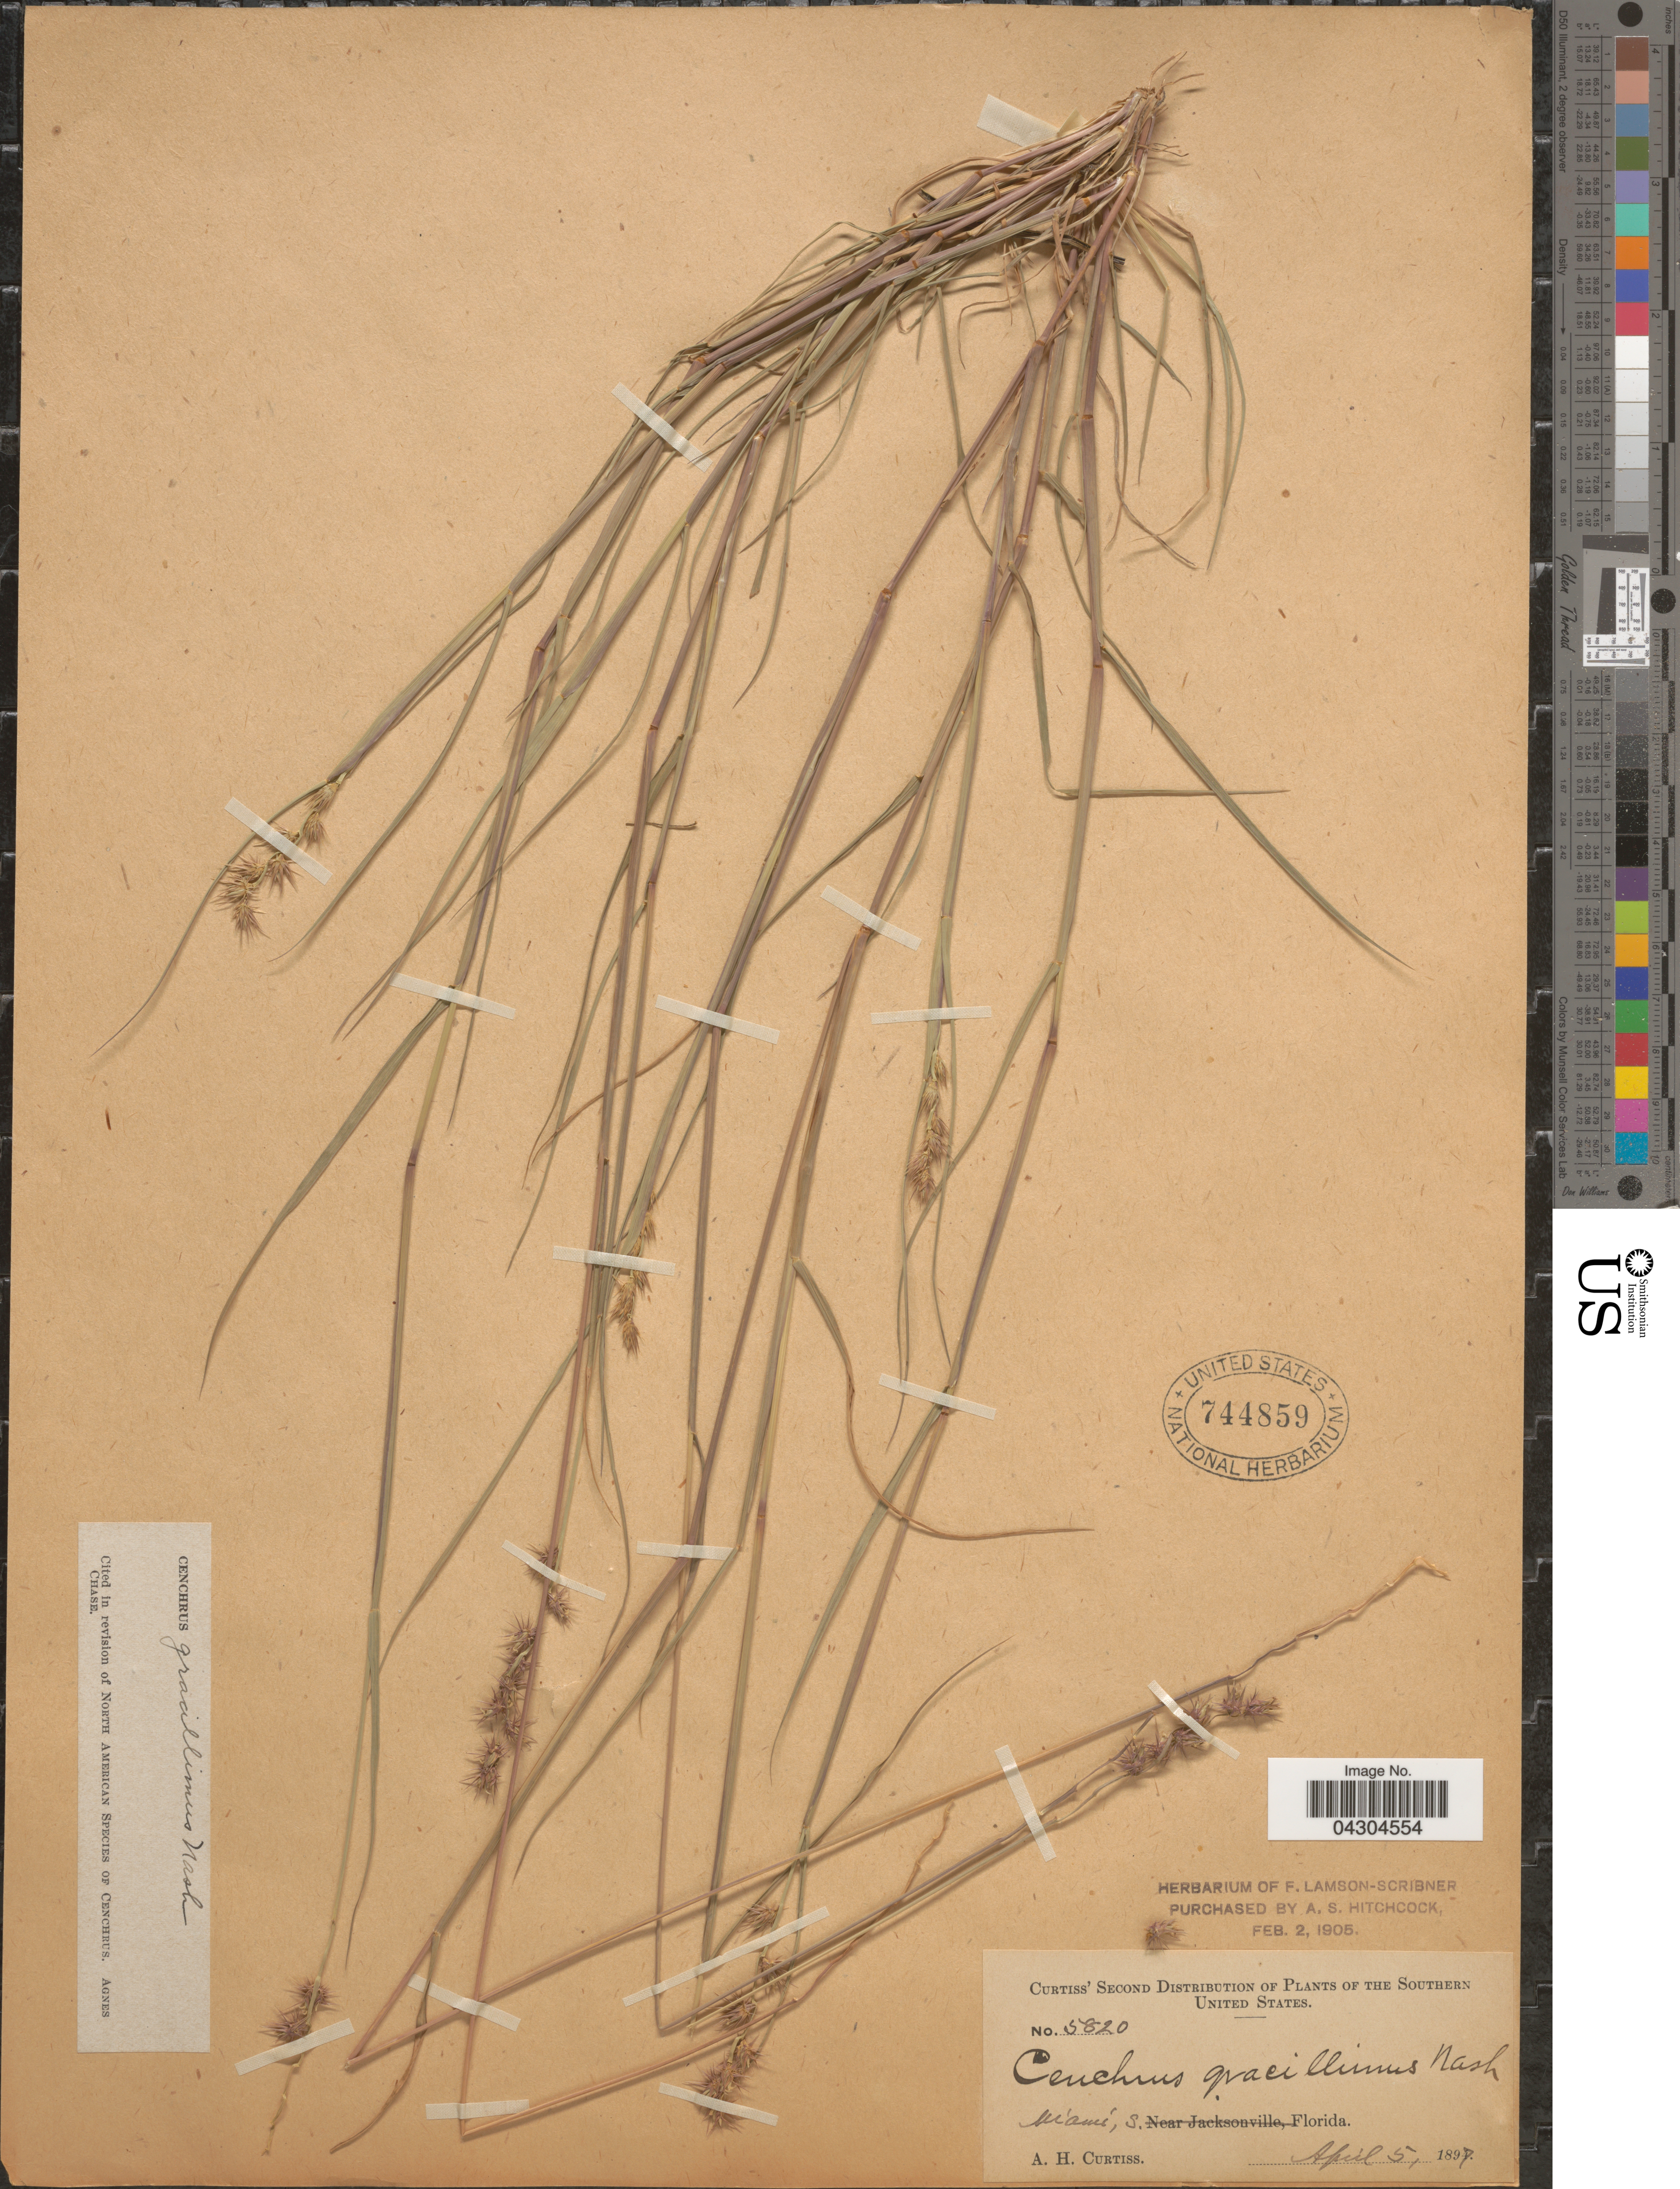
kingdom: Plantae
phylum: Tracheophyta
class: Liliopsida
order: Poales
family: Poaceae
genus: Cenchrus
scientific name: Cenchrus gracillimus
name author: Nash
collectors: A. H. Curtiss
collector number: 5820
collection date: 1897-04-05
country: United States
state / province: Florida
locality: The Southern United States. Miami, S. Florida.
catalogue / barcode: US 744859